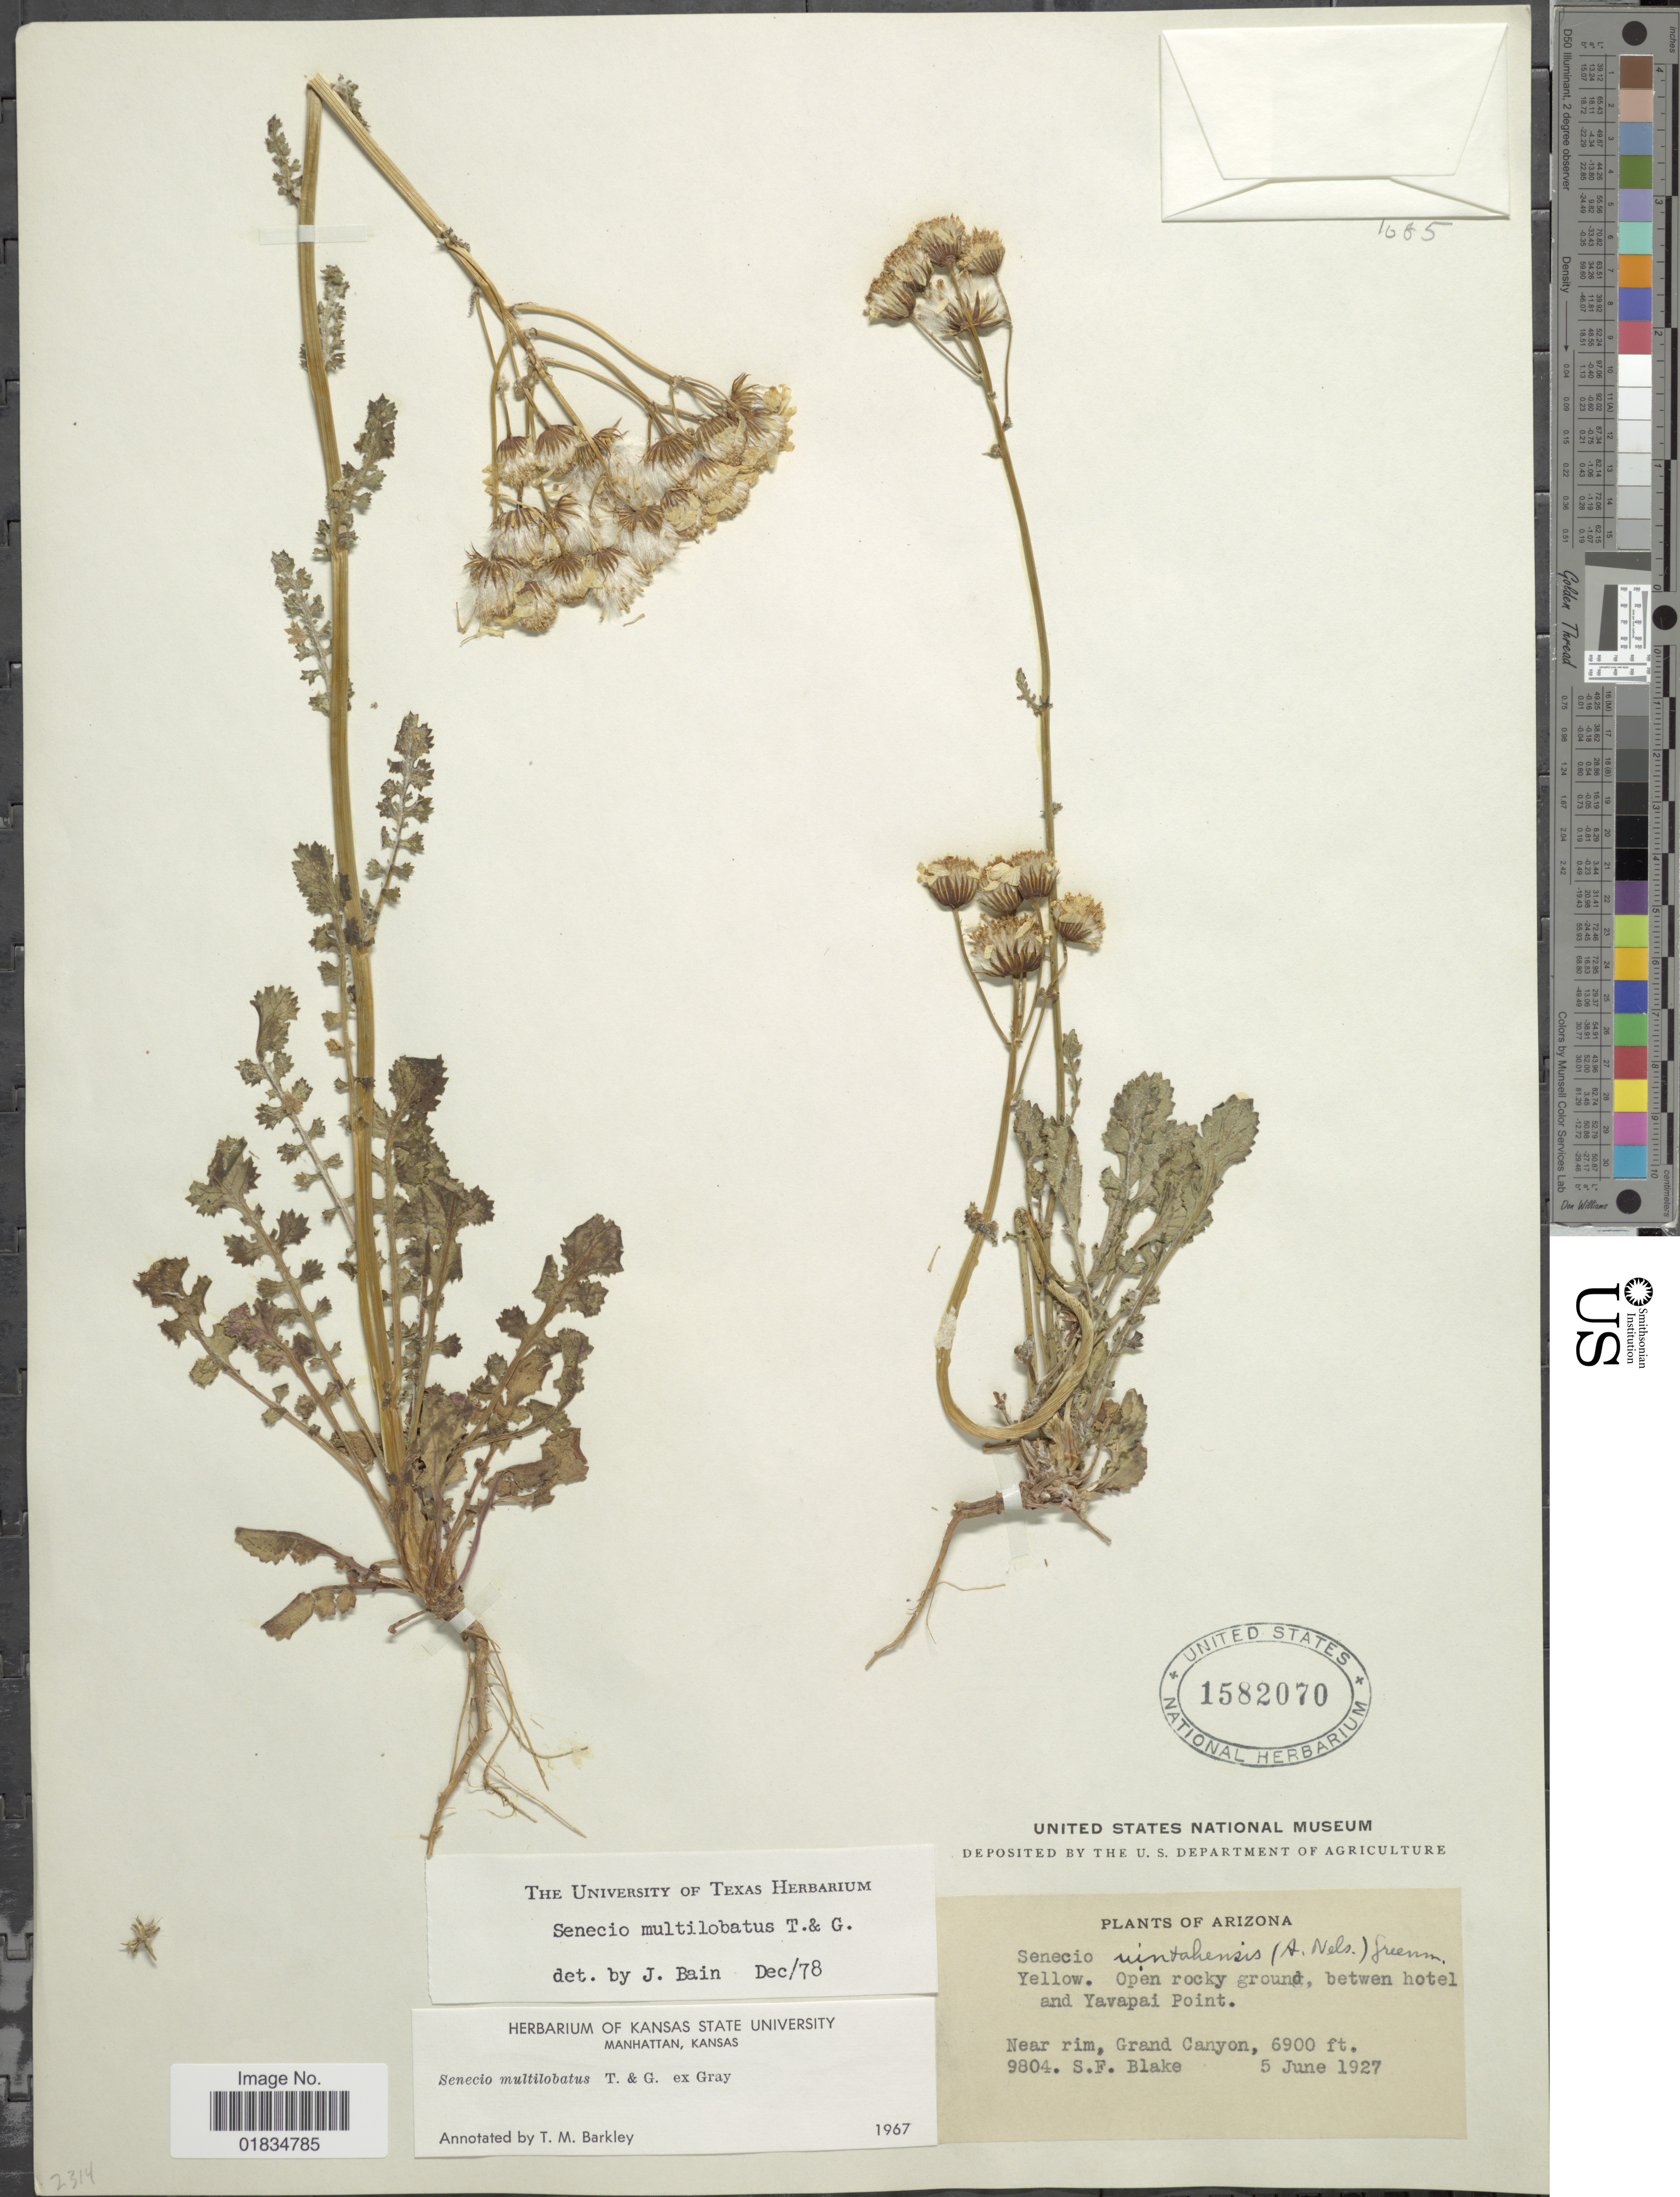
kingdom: Plantae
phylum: Tracheophyta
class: Magnoliopsida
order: Asterales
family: Asteraceae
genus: Senecio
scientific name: Senecio multicapitatus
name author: Greenm.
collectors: S. Blake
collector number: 9804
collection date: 1927-06-05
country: United States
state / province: Arizona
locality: Near rim, Grand Canyon, between hotel and Yavapai Point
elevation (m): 2103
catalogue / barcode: US 1582070